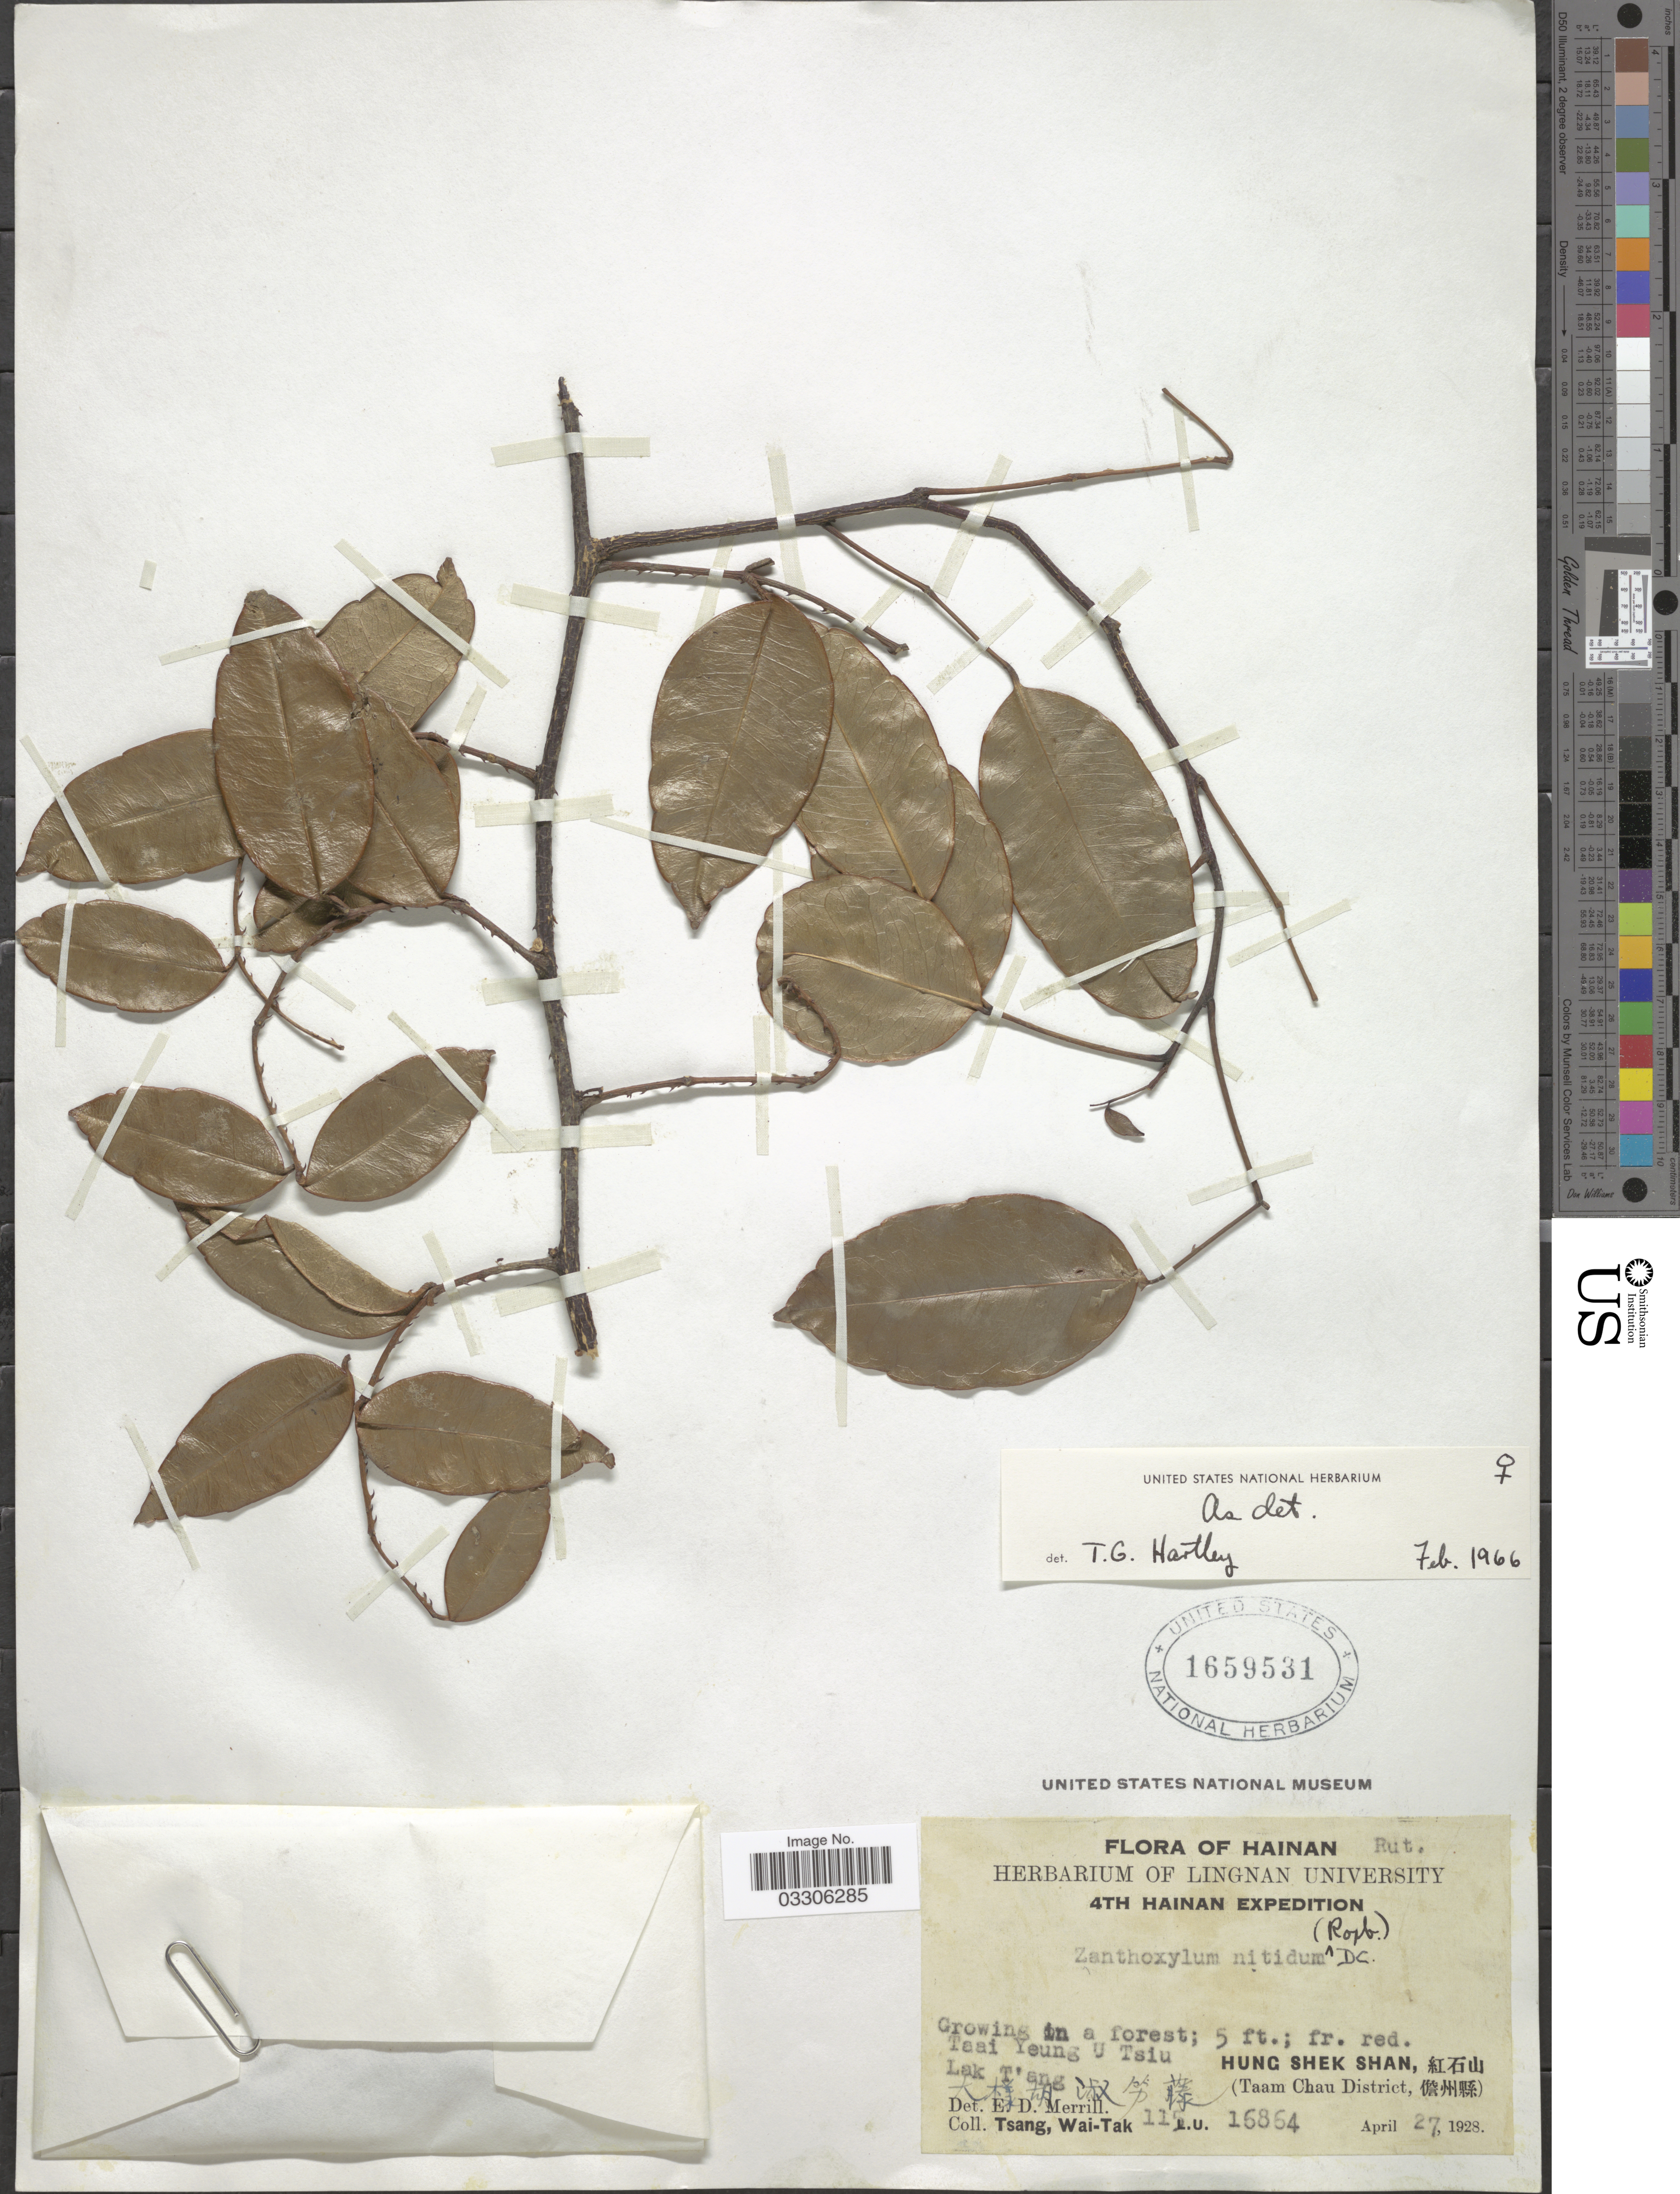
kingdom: Plantae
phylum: Tracheophyta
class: Magnoliopsida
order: Sapindales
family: Rutaceae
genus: Zanthoxylum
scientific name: Zanthoxylum nitidum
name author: Bunge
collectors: W. T. Tsang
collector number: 11L. U.16864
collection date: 1928-04-27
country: China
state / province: Hainan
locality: Taai Yeung U Tsiu. Lak T'ang X. [unsure placement] Hung Shek Shan, X. (Taam Chau District, X).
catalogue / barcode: US 1659531